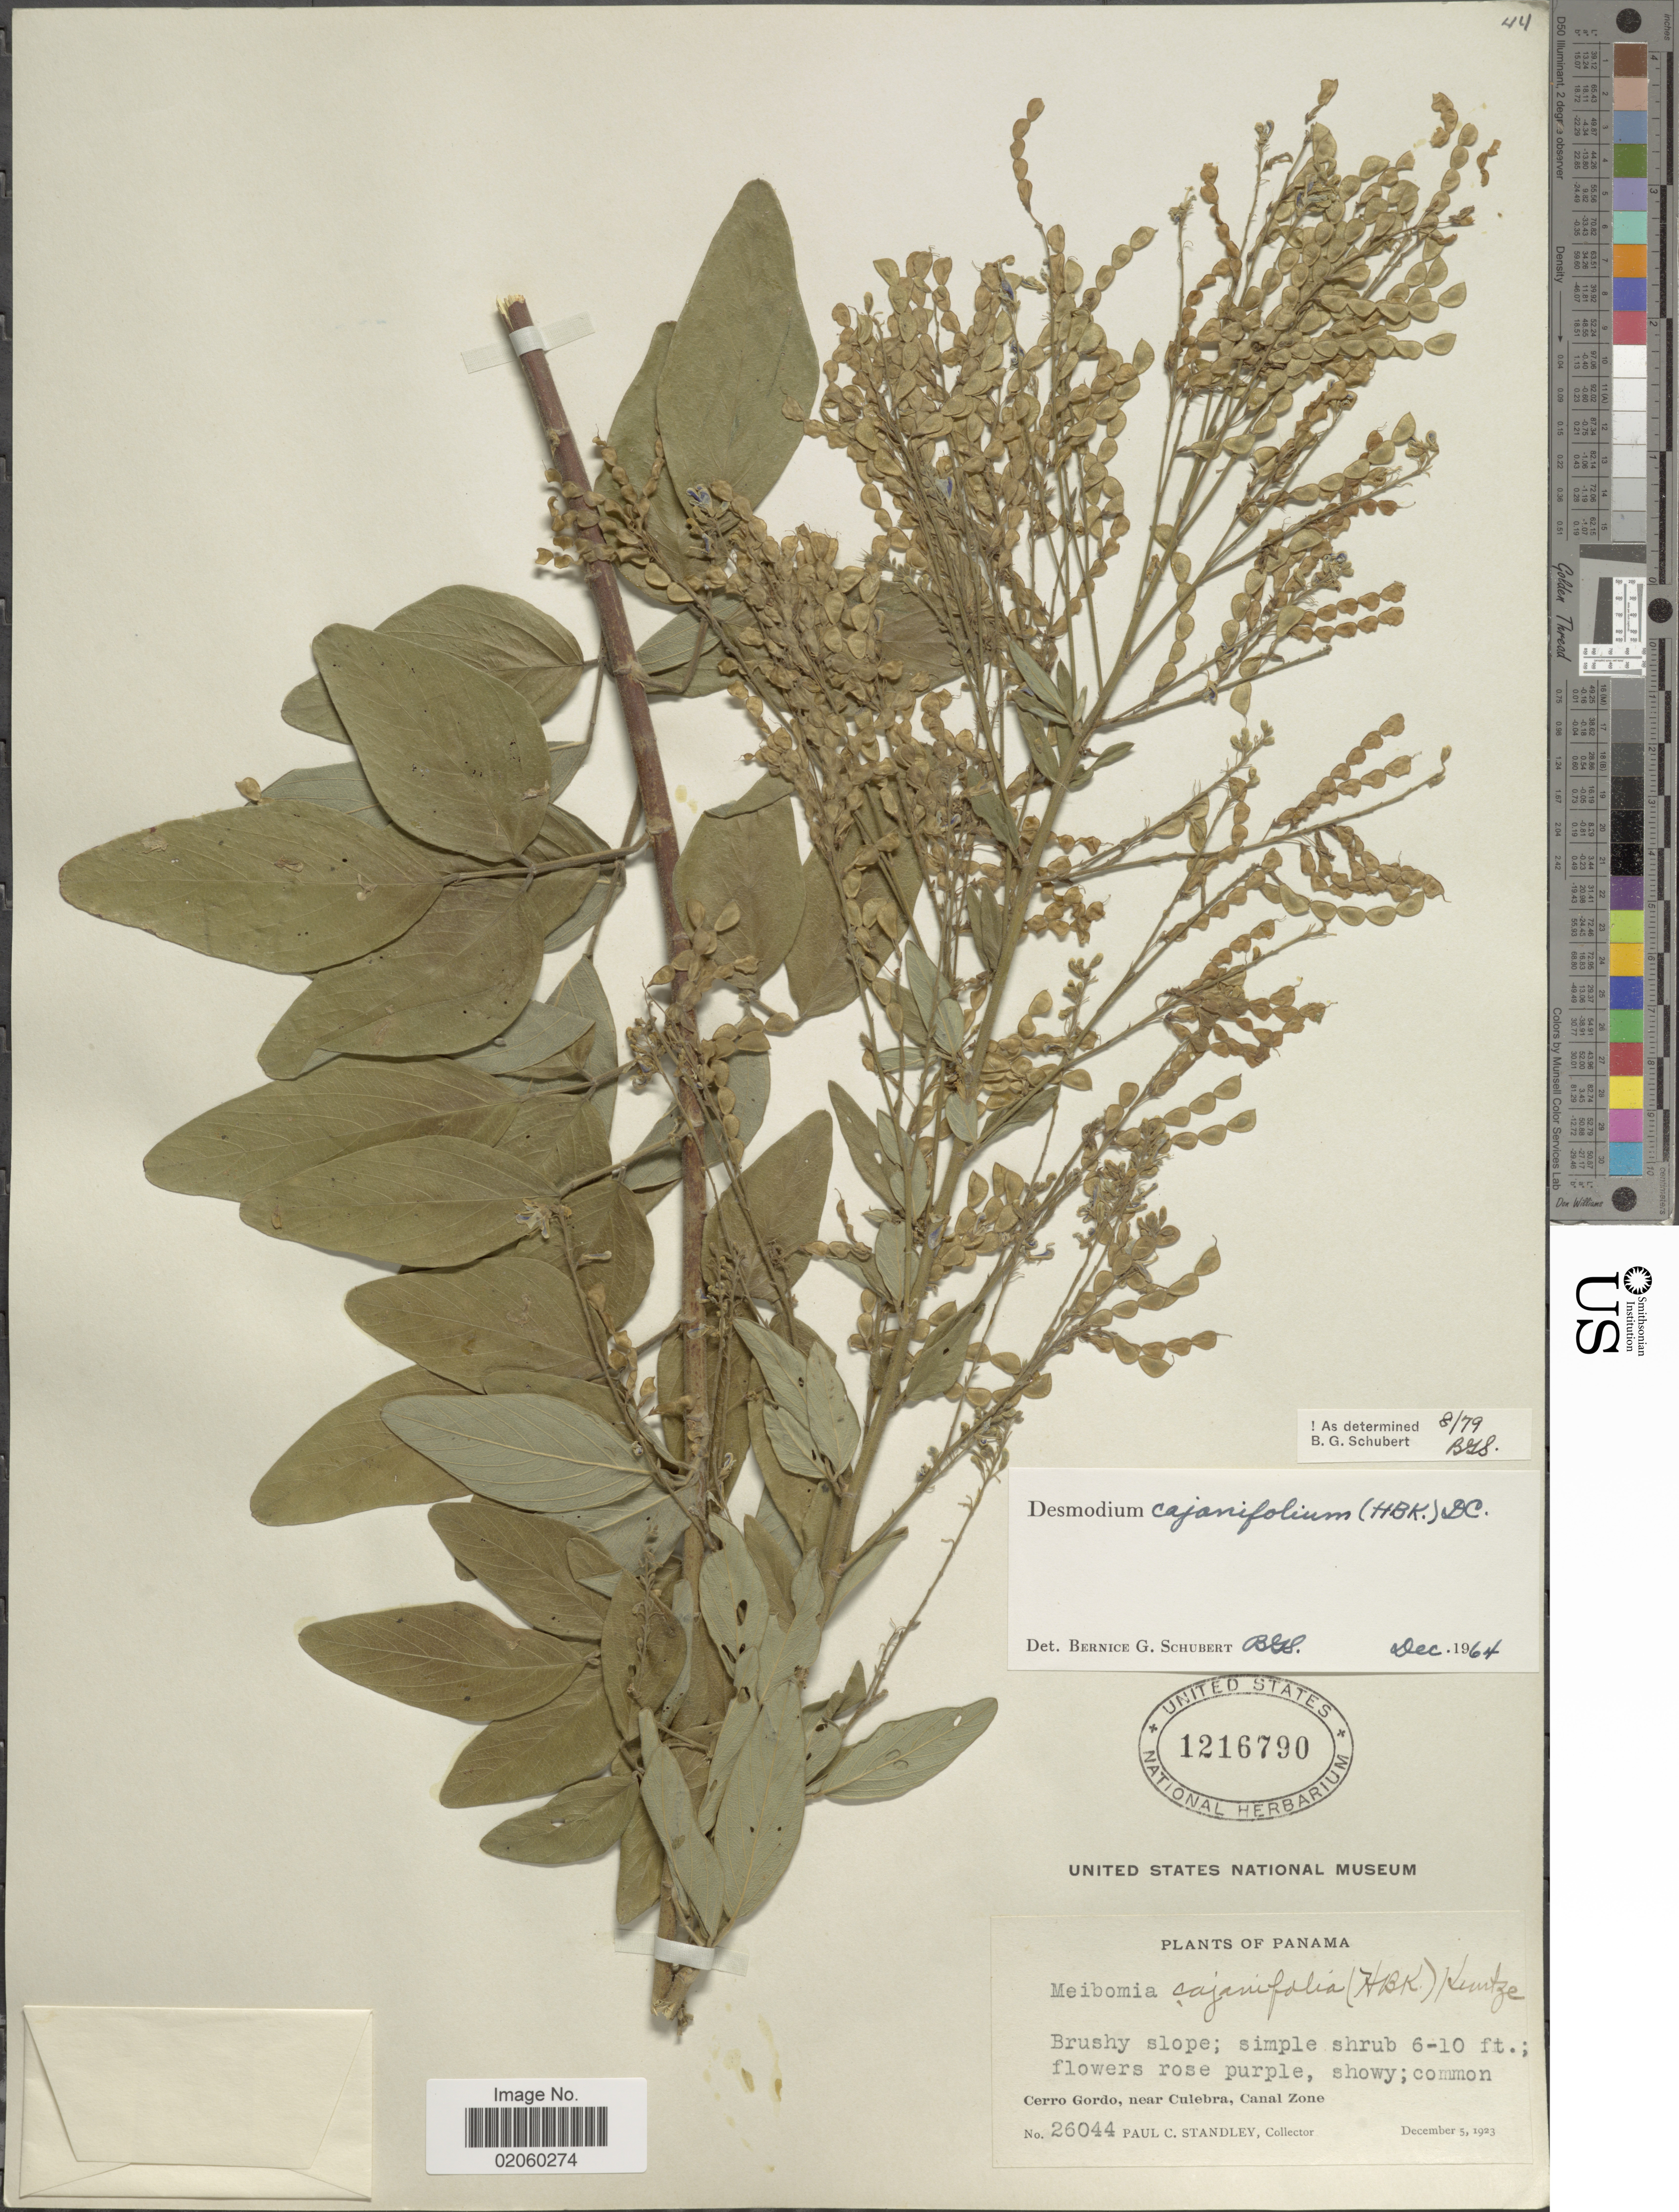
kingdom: Plantae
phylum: Tracheophyta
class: Magnoliopsida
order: Fabales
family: Fabaceae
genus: Desmodium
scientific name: Desmodium cajanifolium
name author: (Kunth) DC.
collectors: P. C. Standley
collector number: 26044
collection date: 1923-12-05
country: Panama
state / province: Colón / Panamá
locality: Cerro Gordo, near Culebra, Canal Zone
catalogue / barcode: US 1216790